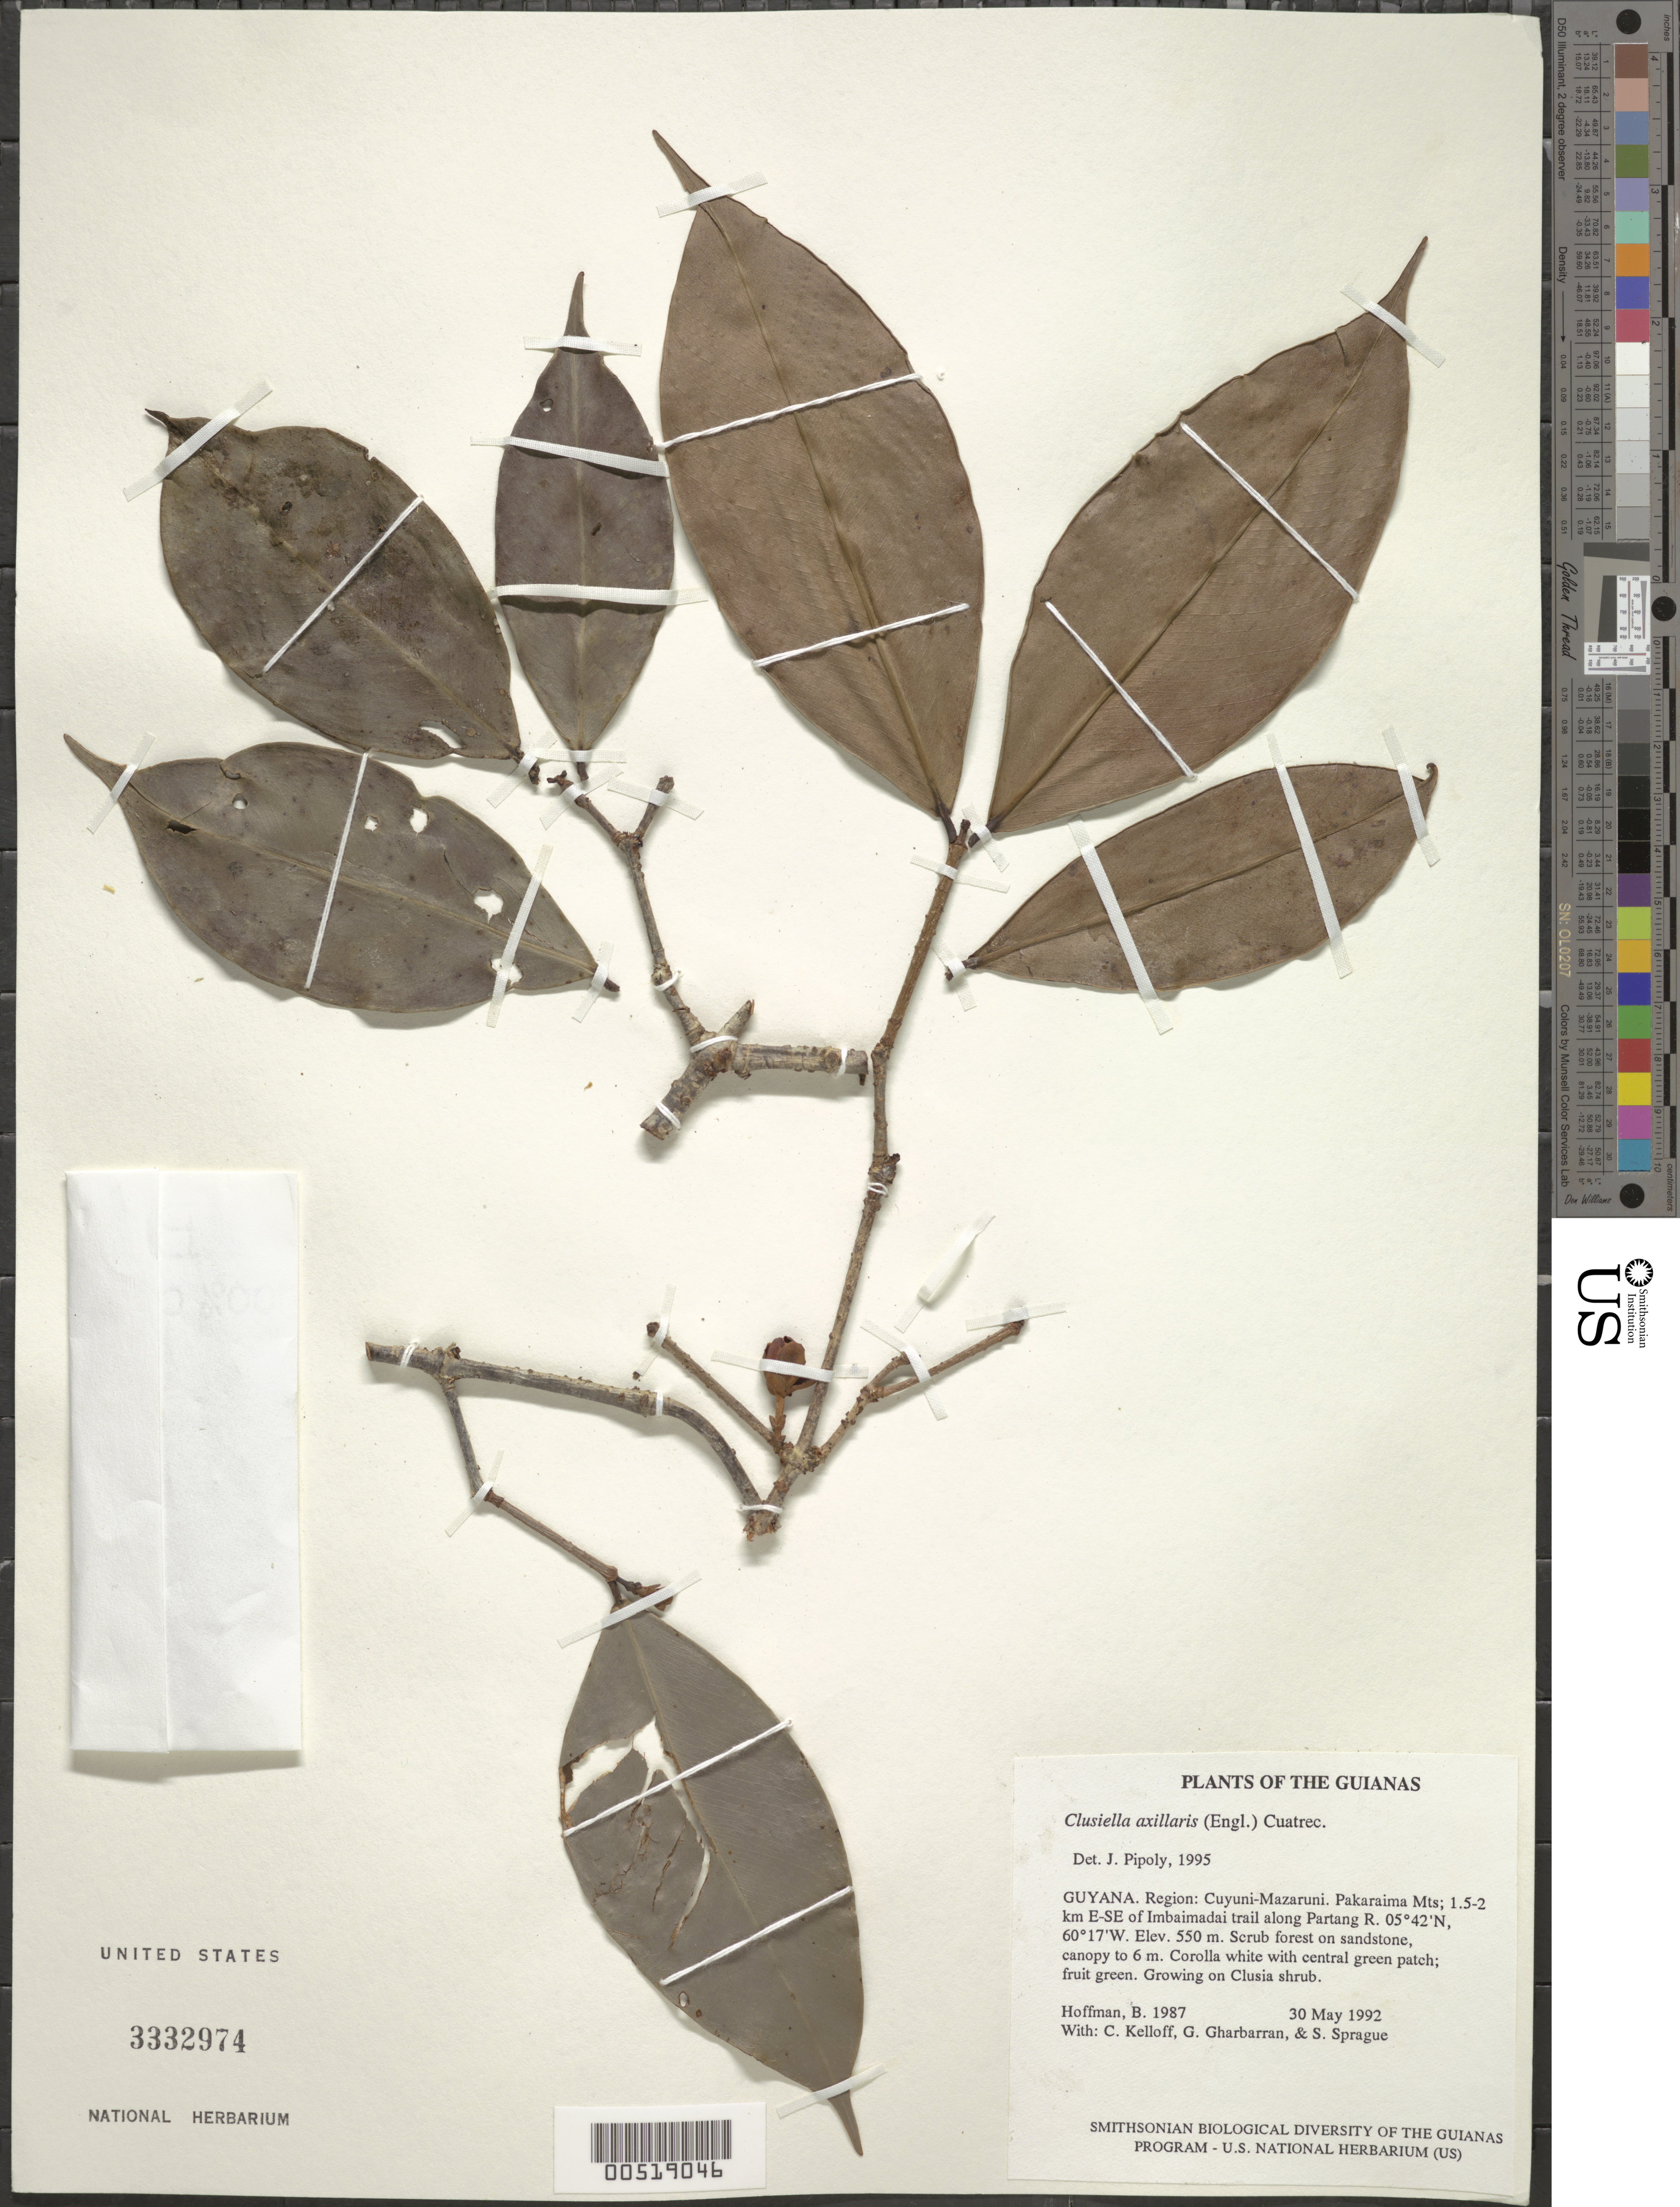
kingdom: Plantae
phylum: Tracheophyta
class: Magnoliopsida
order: Malpighiales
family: Calophyllaceae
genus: Clusiella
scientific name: Clusiella axillaris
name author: (Engl.) Cuatrec.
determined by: Pipoly, J. J., III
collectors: B. Hoffman, C. L. Kelloff, G. Gharbarran & S. Sprague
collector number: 1987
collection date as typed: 30 May 1992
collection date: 1992-05-30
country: Guyana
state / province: Cuyuni-Mazaruni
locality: Pakaraima Mts; 1.5-2 km ESE of Imbaimadai trail along Partang River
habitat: Scrub forest on sandstone, canopy to 6 m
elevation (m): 550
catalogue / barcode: US 3332974